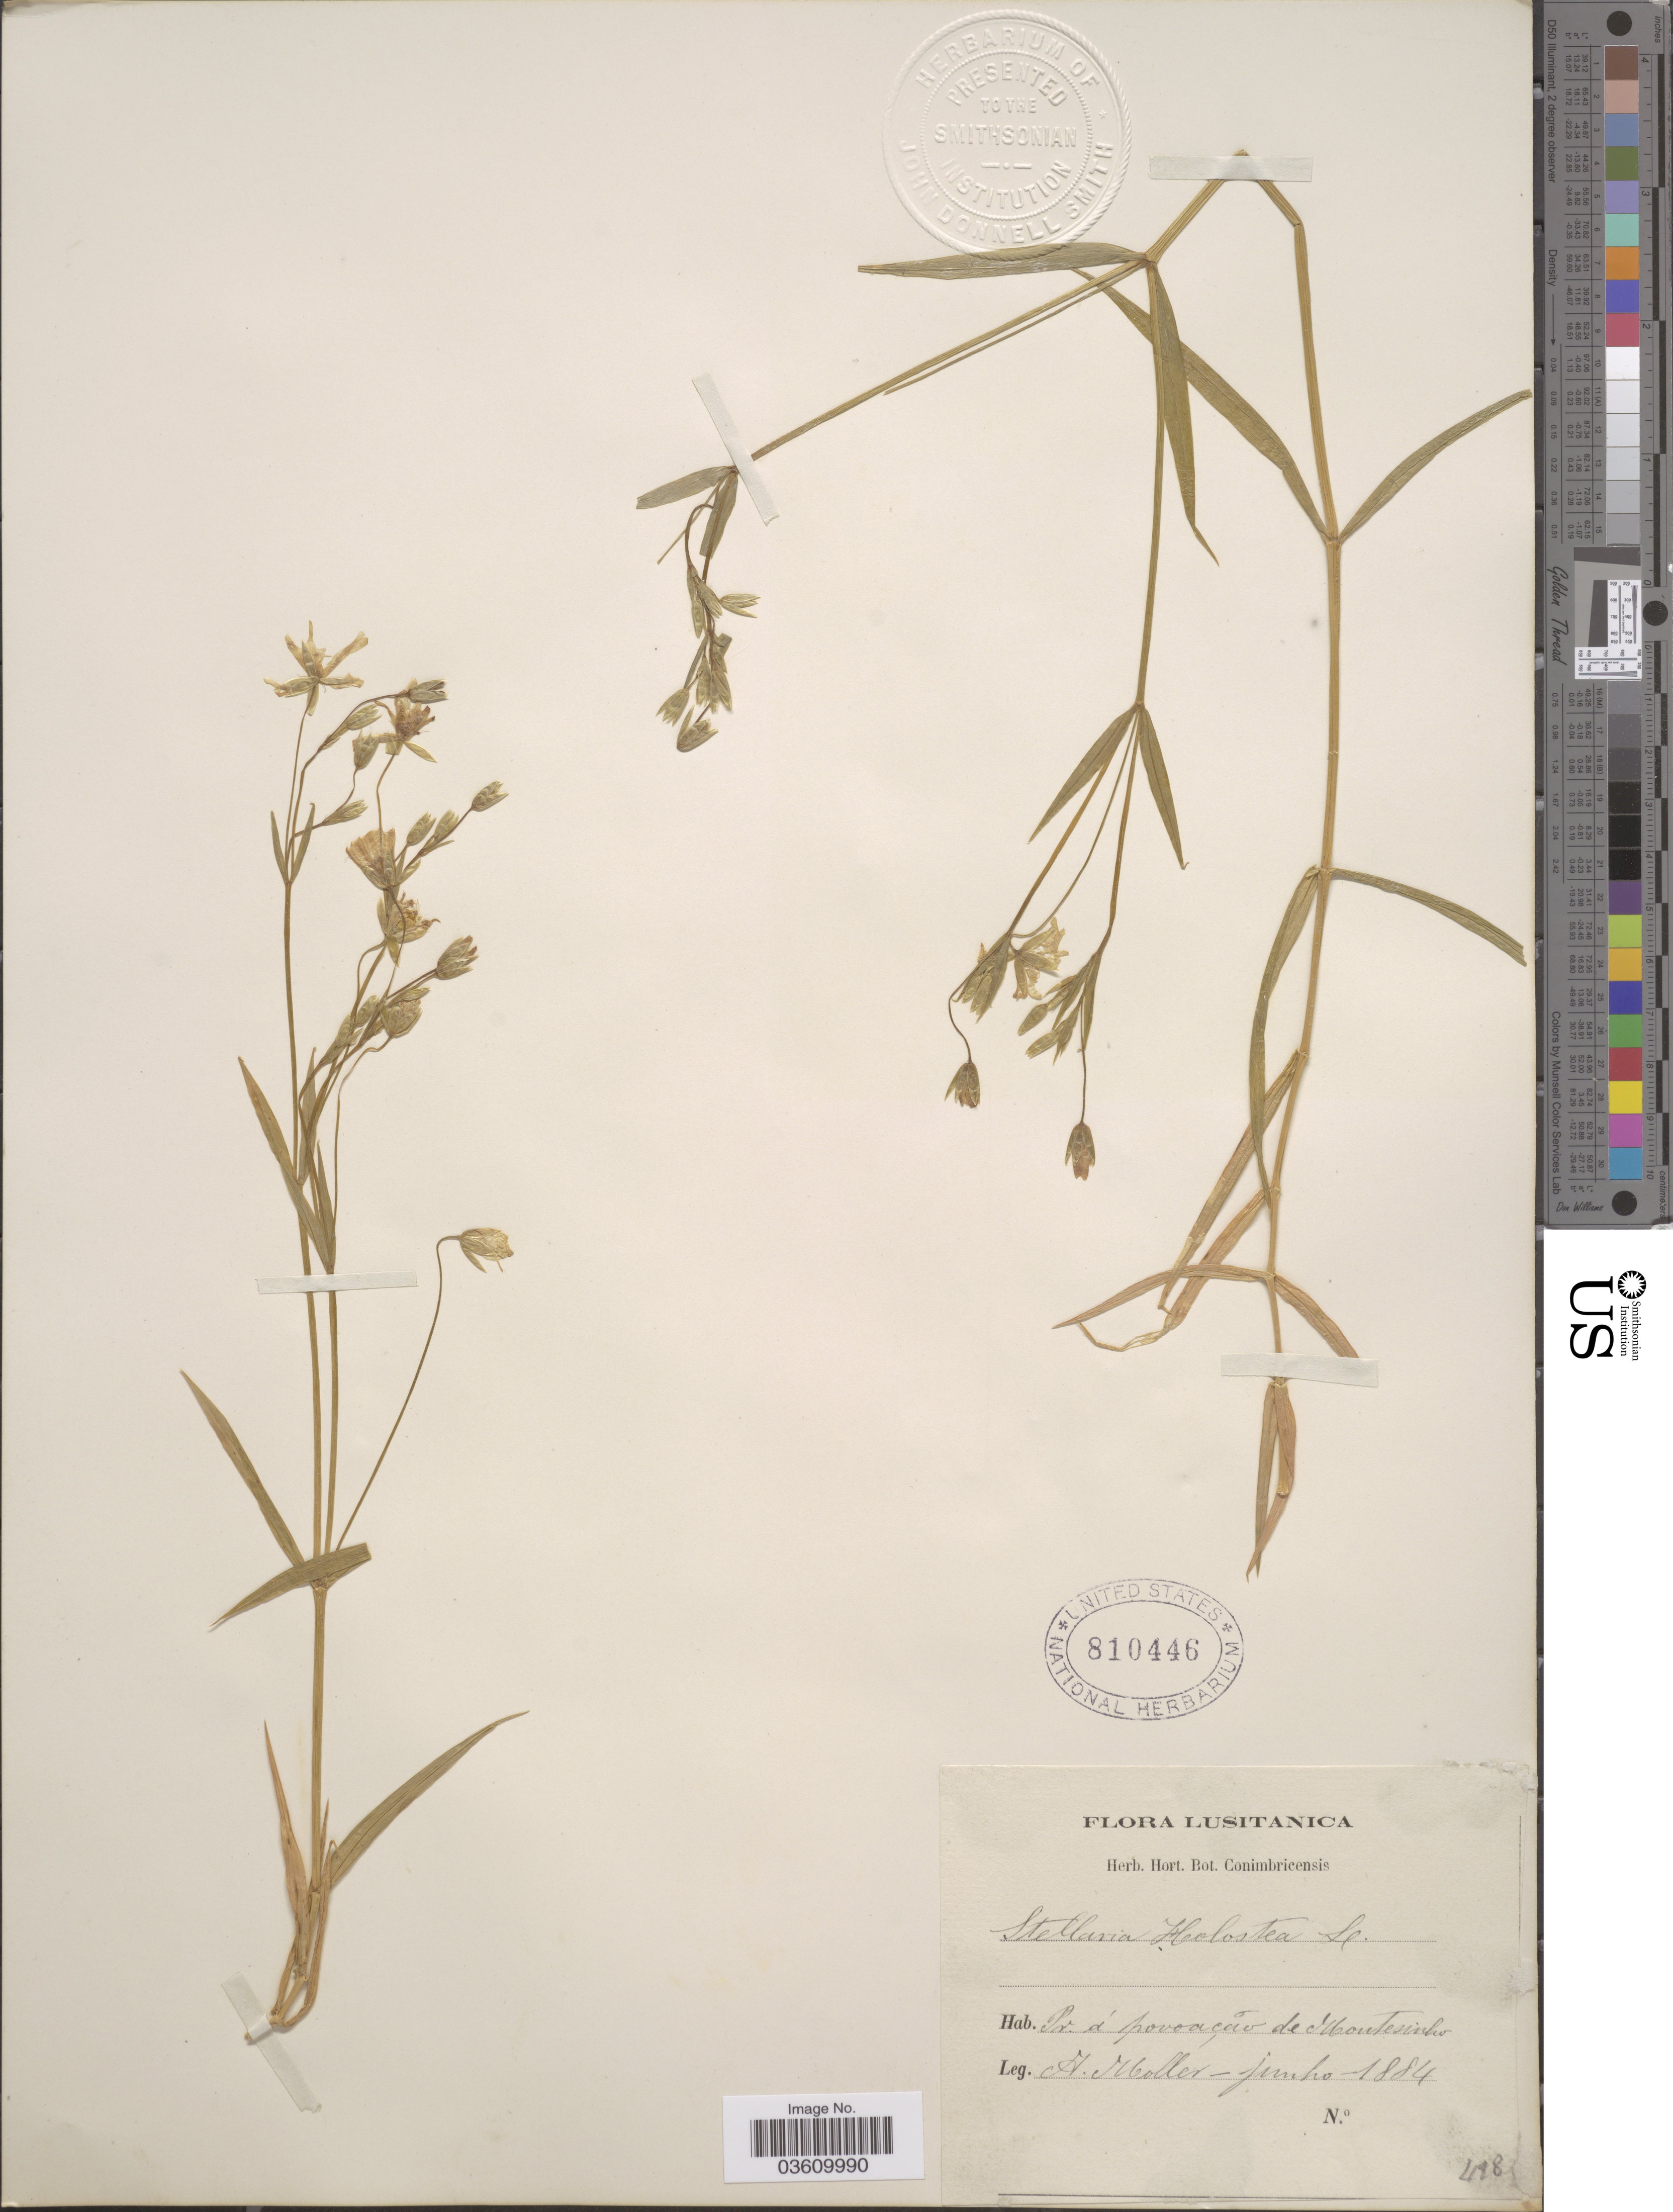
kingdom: Plantae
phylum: Tracheophyta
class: Magnoliopsida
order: Caryophyllales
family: Caryophyllaceae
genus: Rabelera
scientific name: Rabelera holostea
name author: (L.) M.T. Sharples & E.A. Tripp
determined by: U.S. National Herbarium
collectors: A. Moller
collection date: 1884-06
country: Portugal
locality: Lusitanica. Pr. á povoaçáo de Montesinho.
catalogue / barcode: US 810446